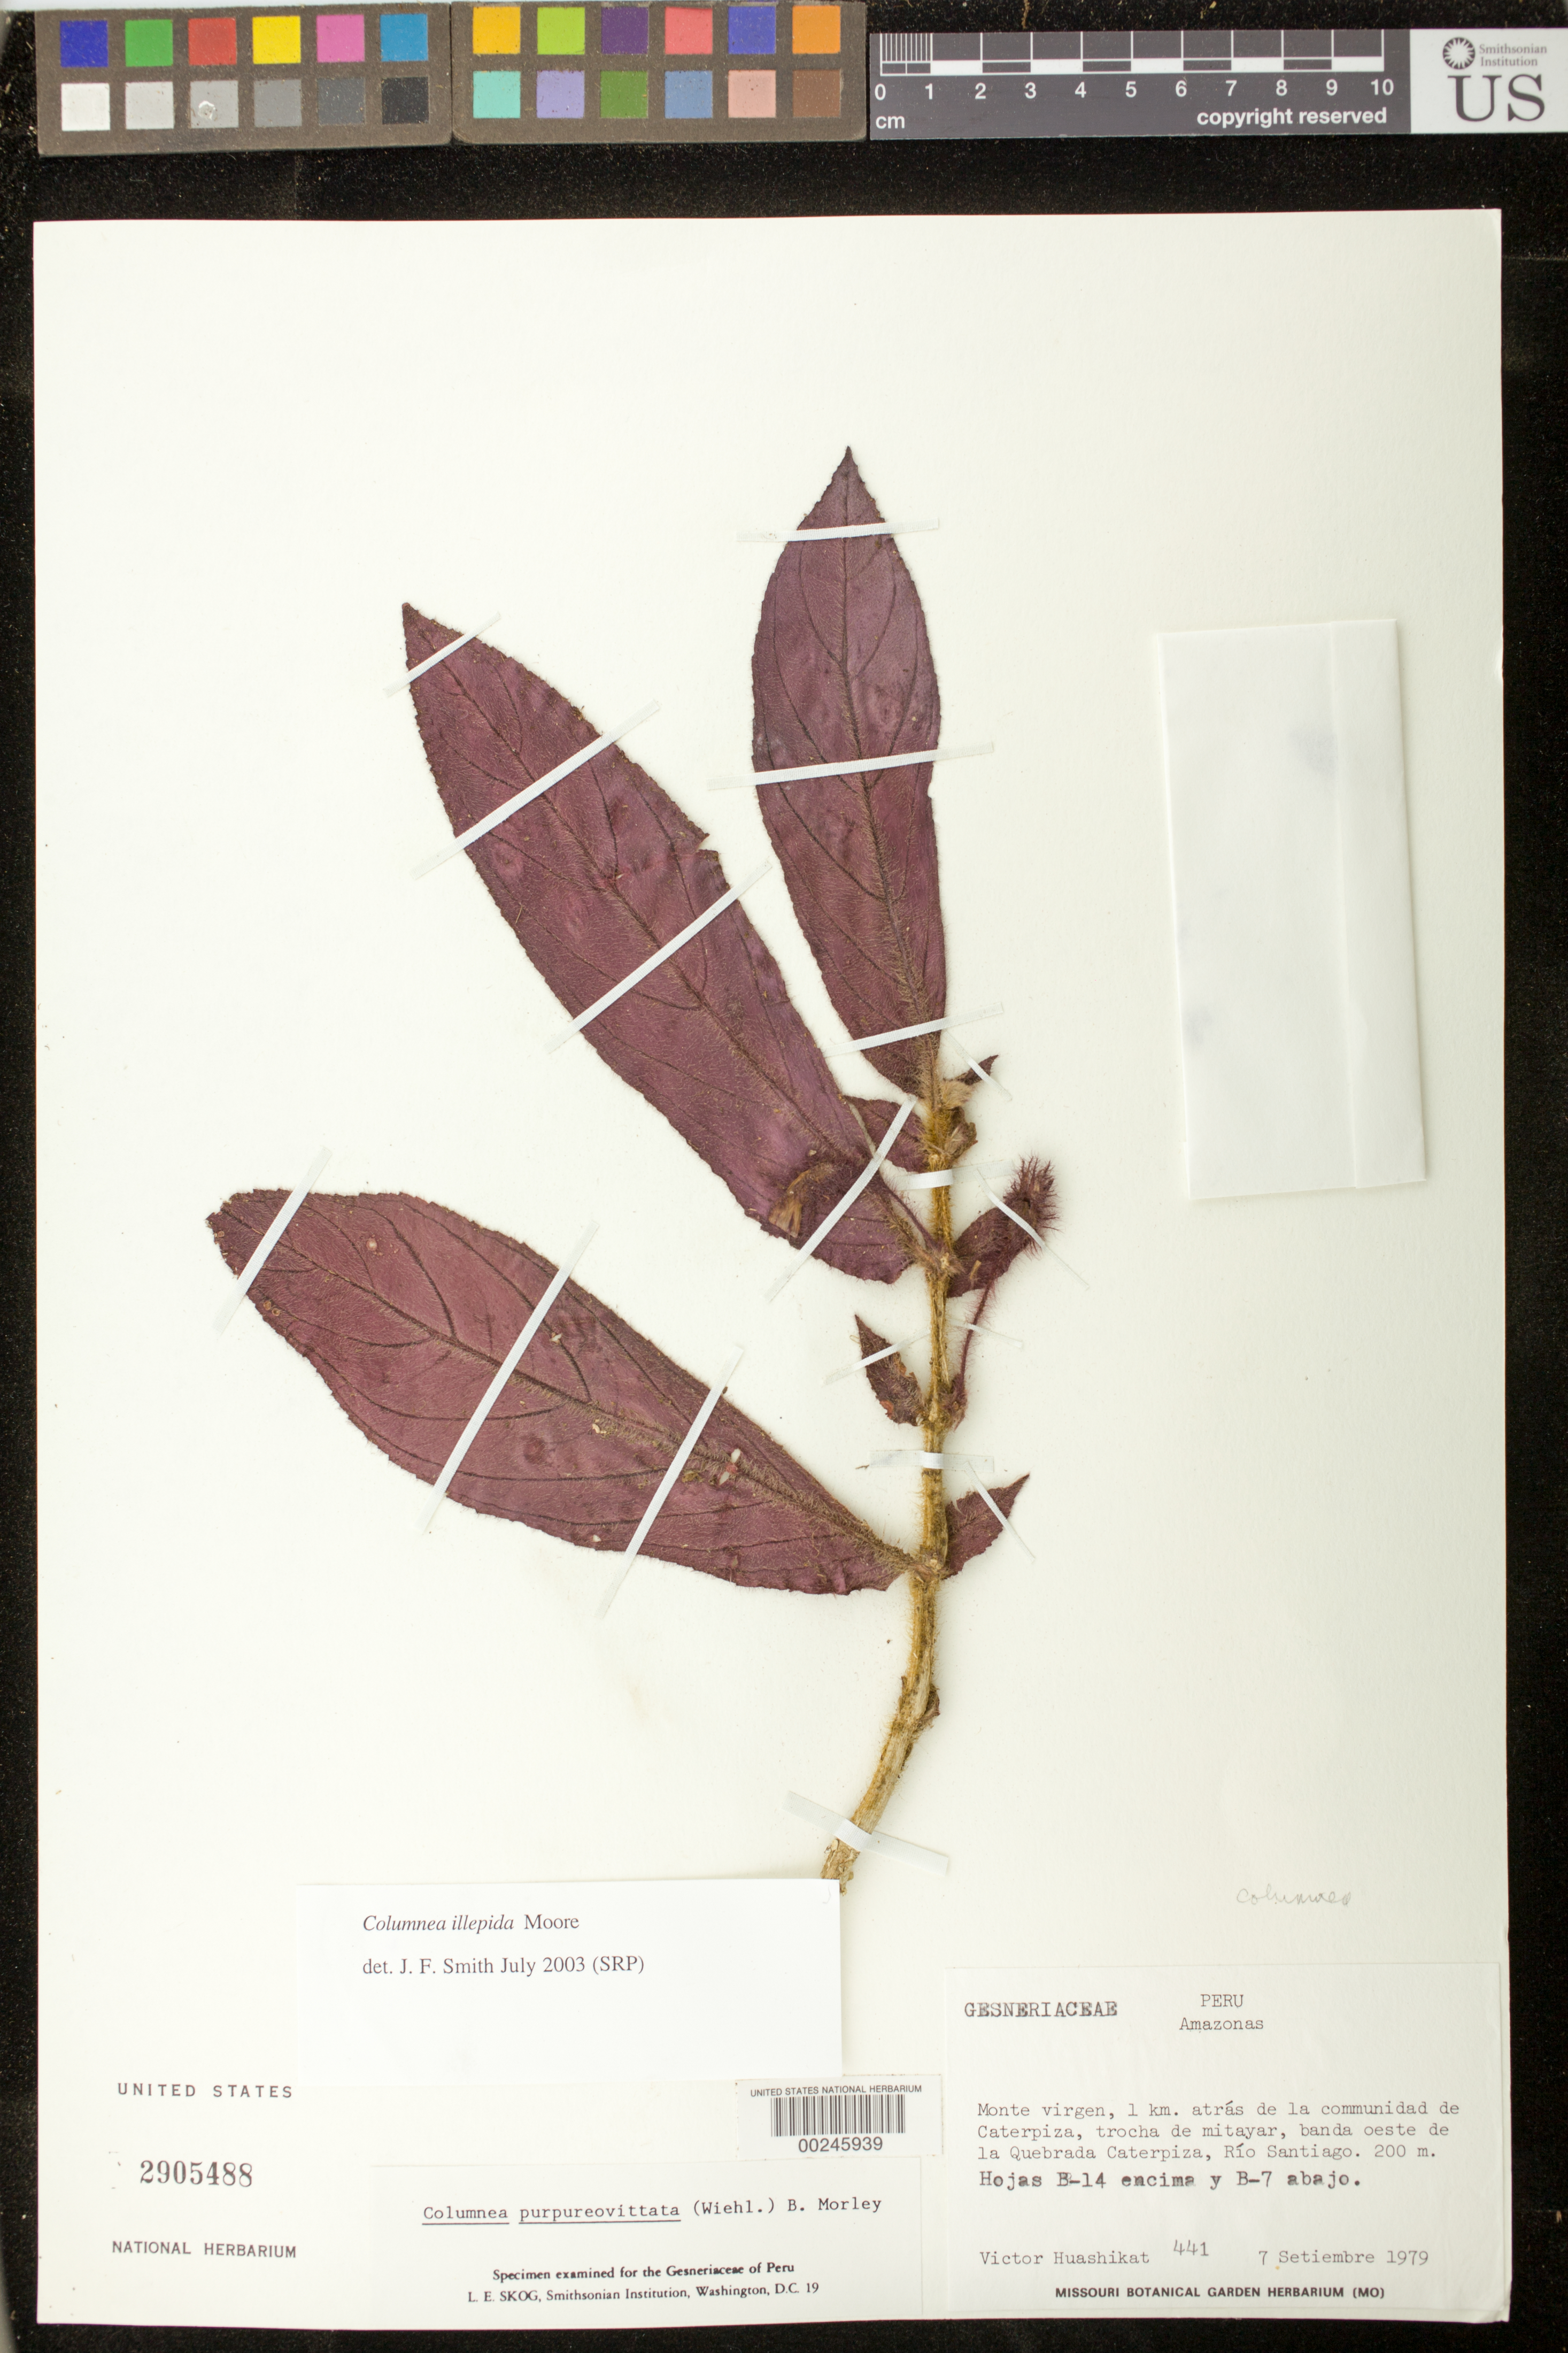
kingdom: Plantae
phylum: Tracheophyta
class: Magnoliopsida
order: Lamiales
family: Gesneriaceae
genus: Columnea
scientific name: Columnea illepida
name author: H.E. Moore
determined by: Smith, J. F.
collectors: V. Huashikat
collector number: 441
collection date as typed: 07 Sep 1979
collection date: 1979-09-07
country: Peru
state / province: Amazonas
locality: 1 km atrás de la communidad de Caterpiza, trocha de mitayar, banda oeste de la Quebrada Caterpiza, Río Santiago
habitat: Monte virgen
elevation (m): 200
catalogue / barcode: US 2905488